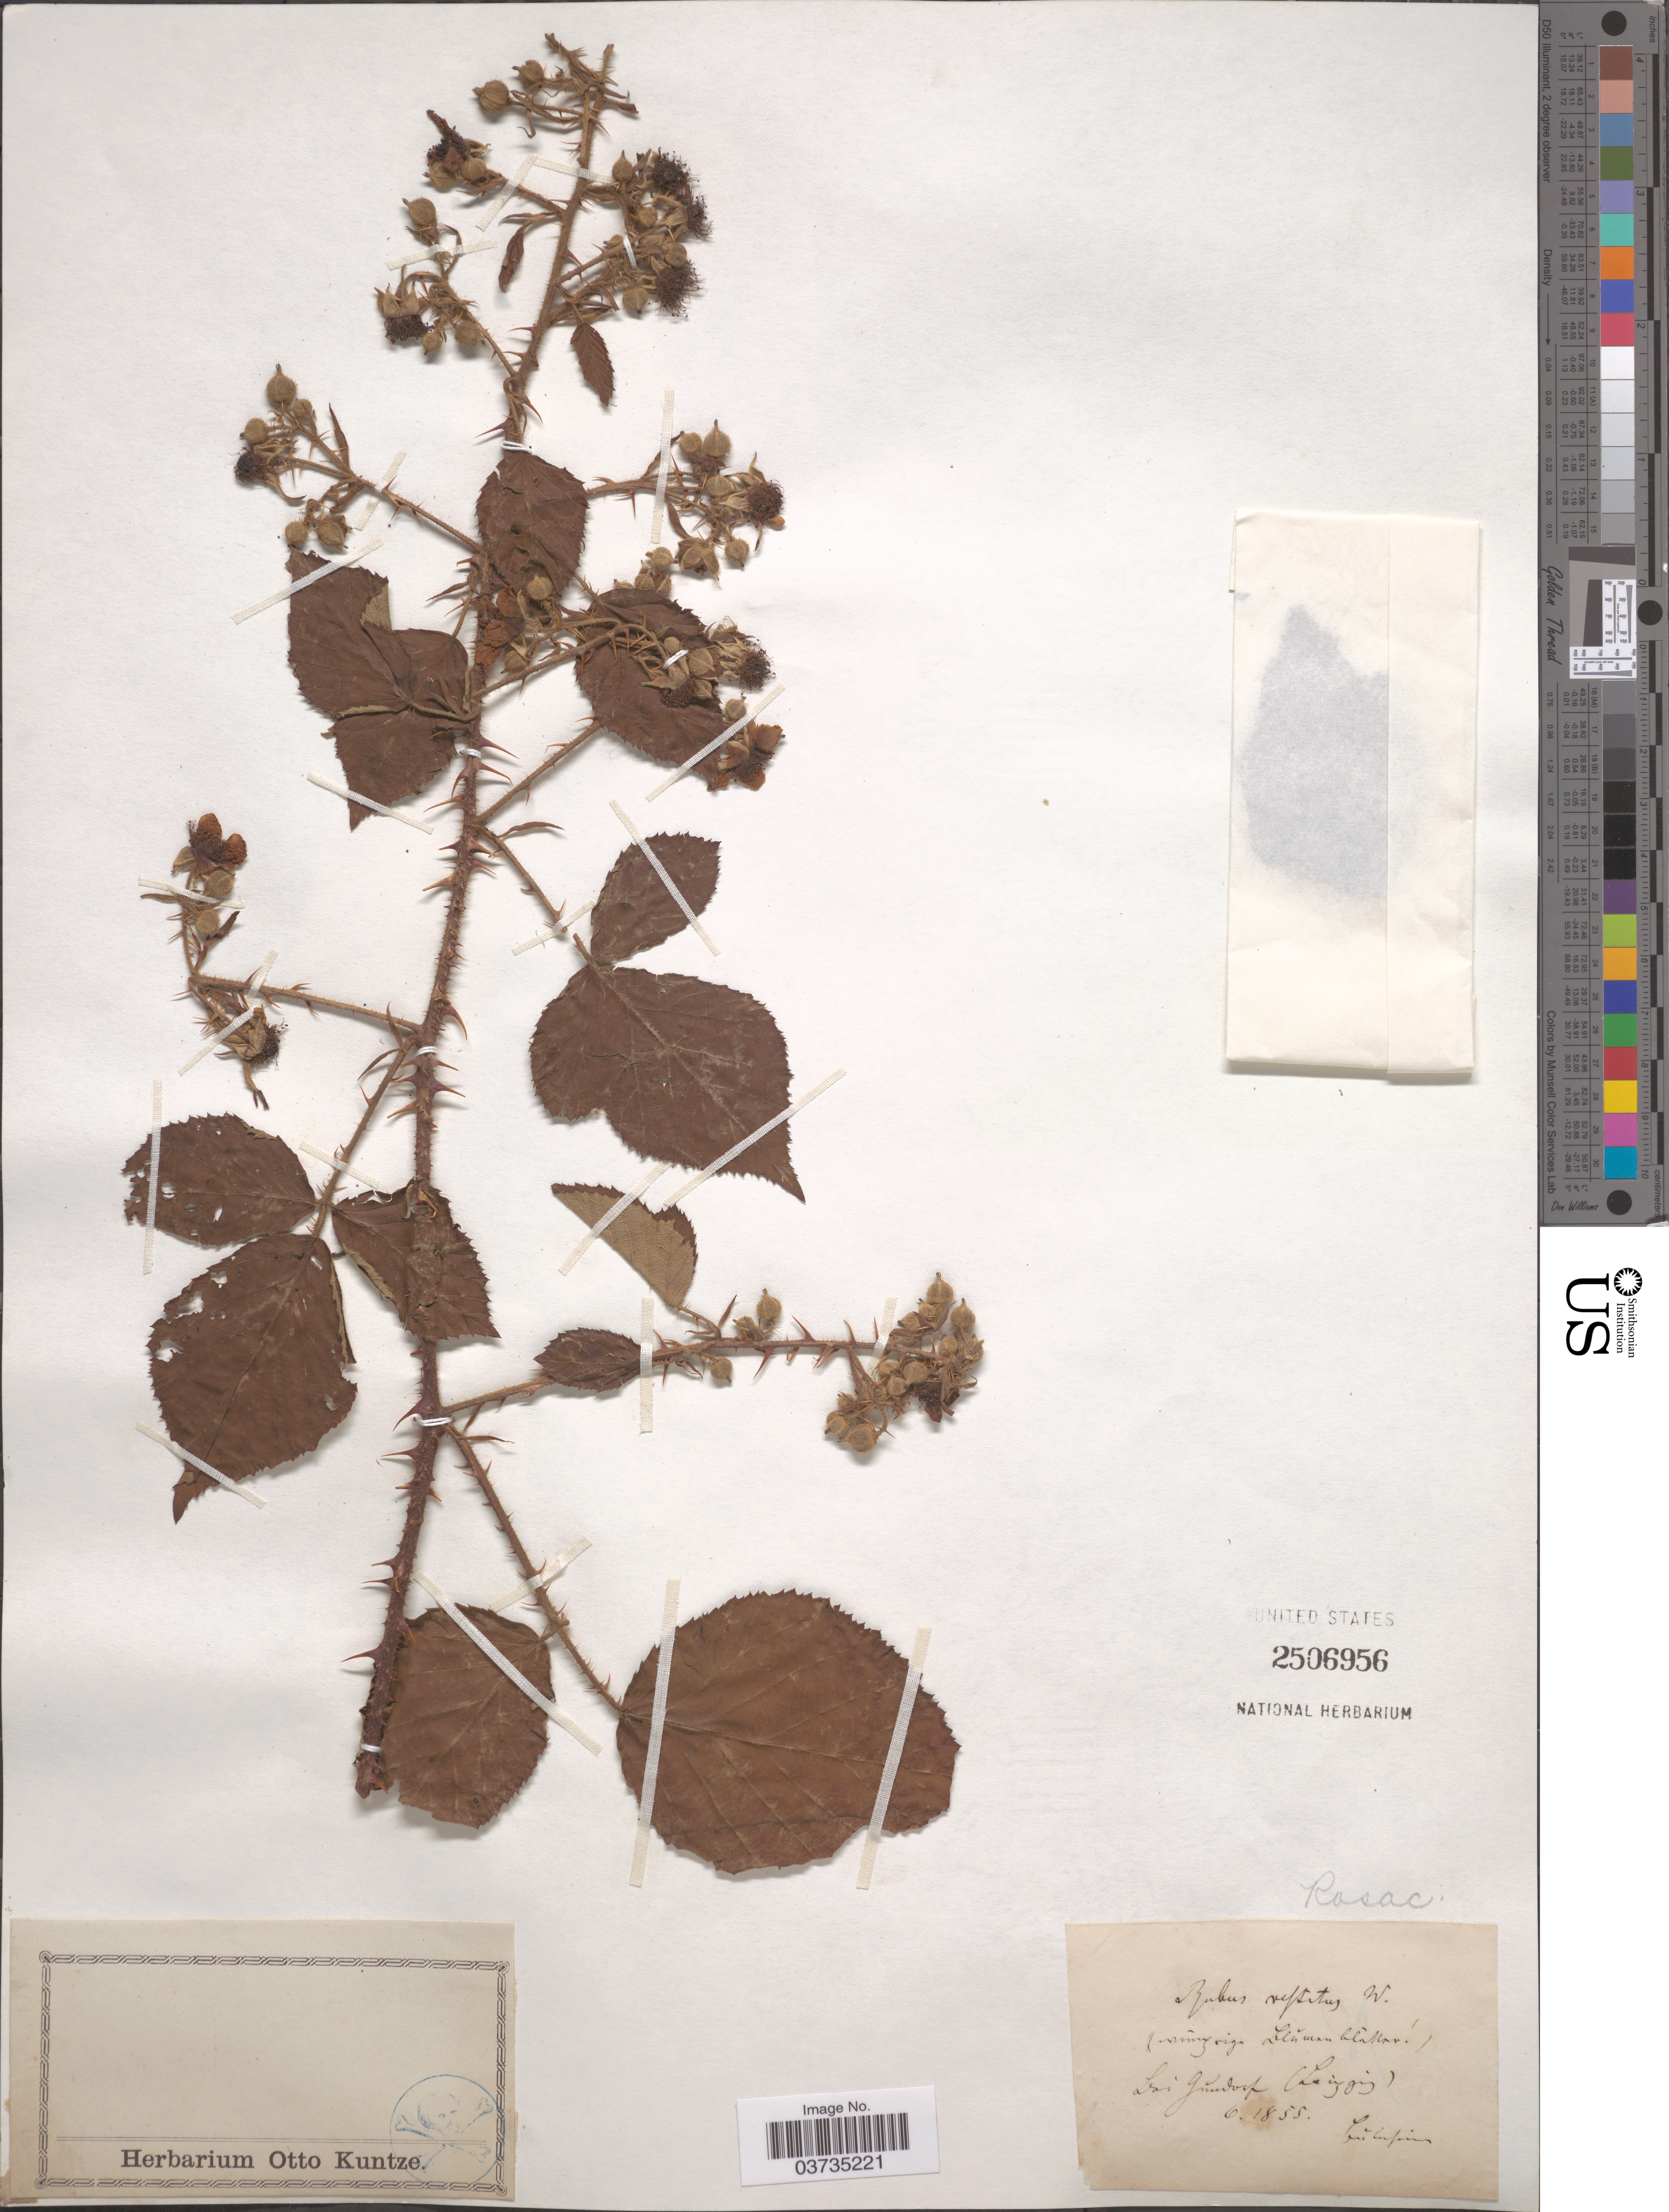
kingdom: Plantae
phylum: Tracheophyta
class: Magnoliopsida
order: Rosales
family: Rosaceae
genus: Rubus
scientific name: Rubus sylvaticus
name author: Weihe & Nees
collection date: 1855-06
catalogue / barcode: US 2506956